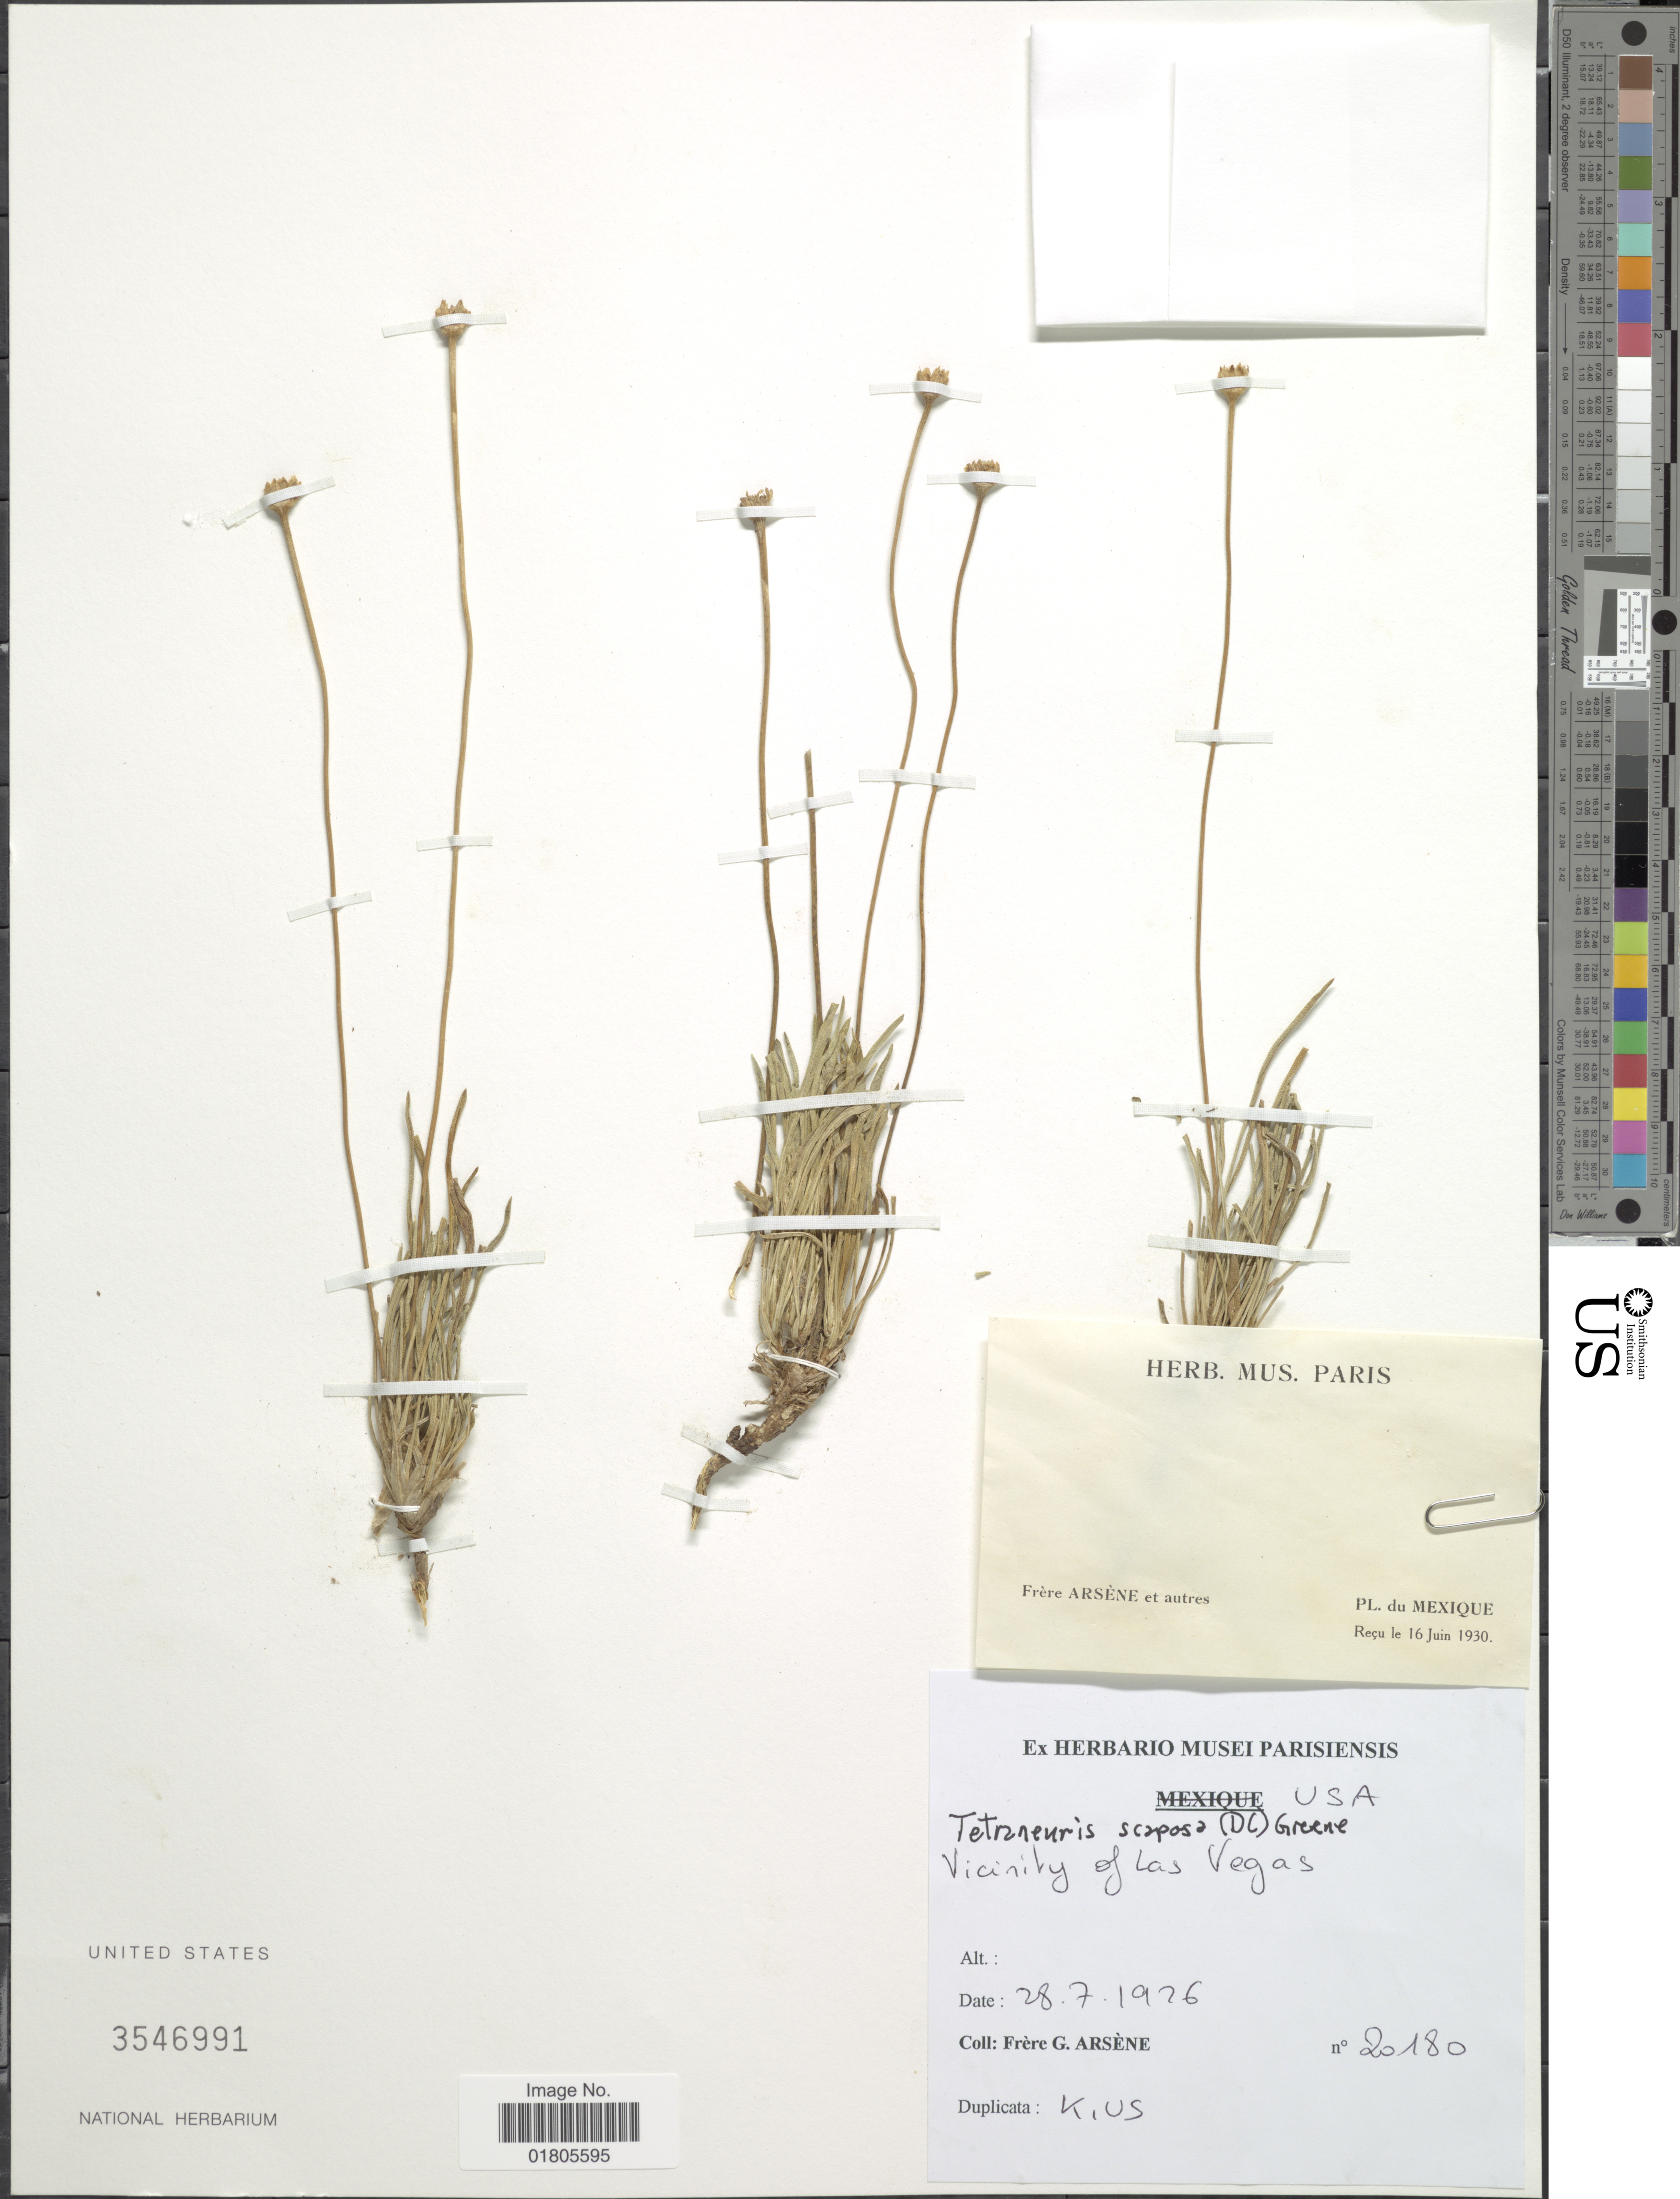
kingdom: Plantae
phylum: Tracheophyta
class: Magnoliopsida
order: Asterales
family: Asteraceae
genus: Actinea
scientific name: Actinea scaposa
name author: (DC.) Kuntze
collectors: Bro. G. Arsène & et al.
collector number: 20180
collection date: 1926-07-28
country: United States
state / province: New Mexico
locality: Vicinity of Las Vegas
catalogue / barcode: US 3546991